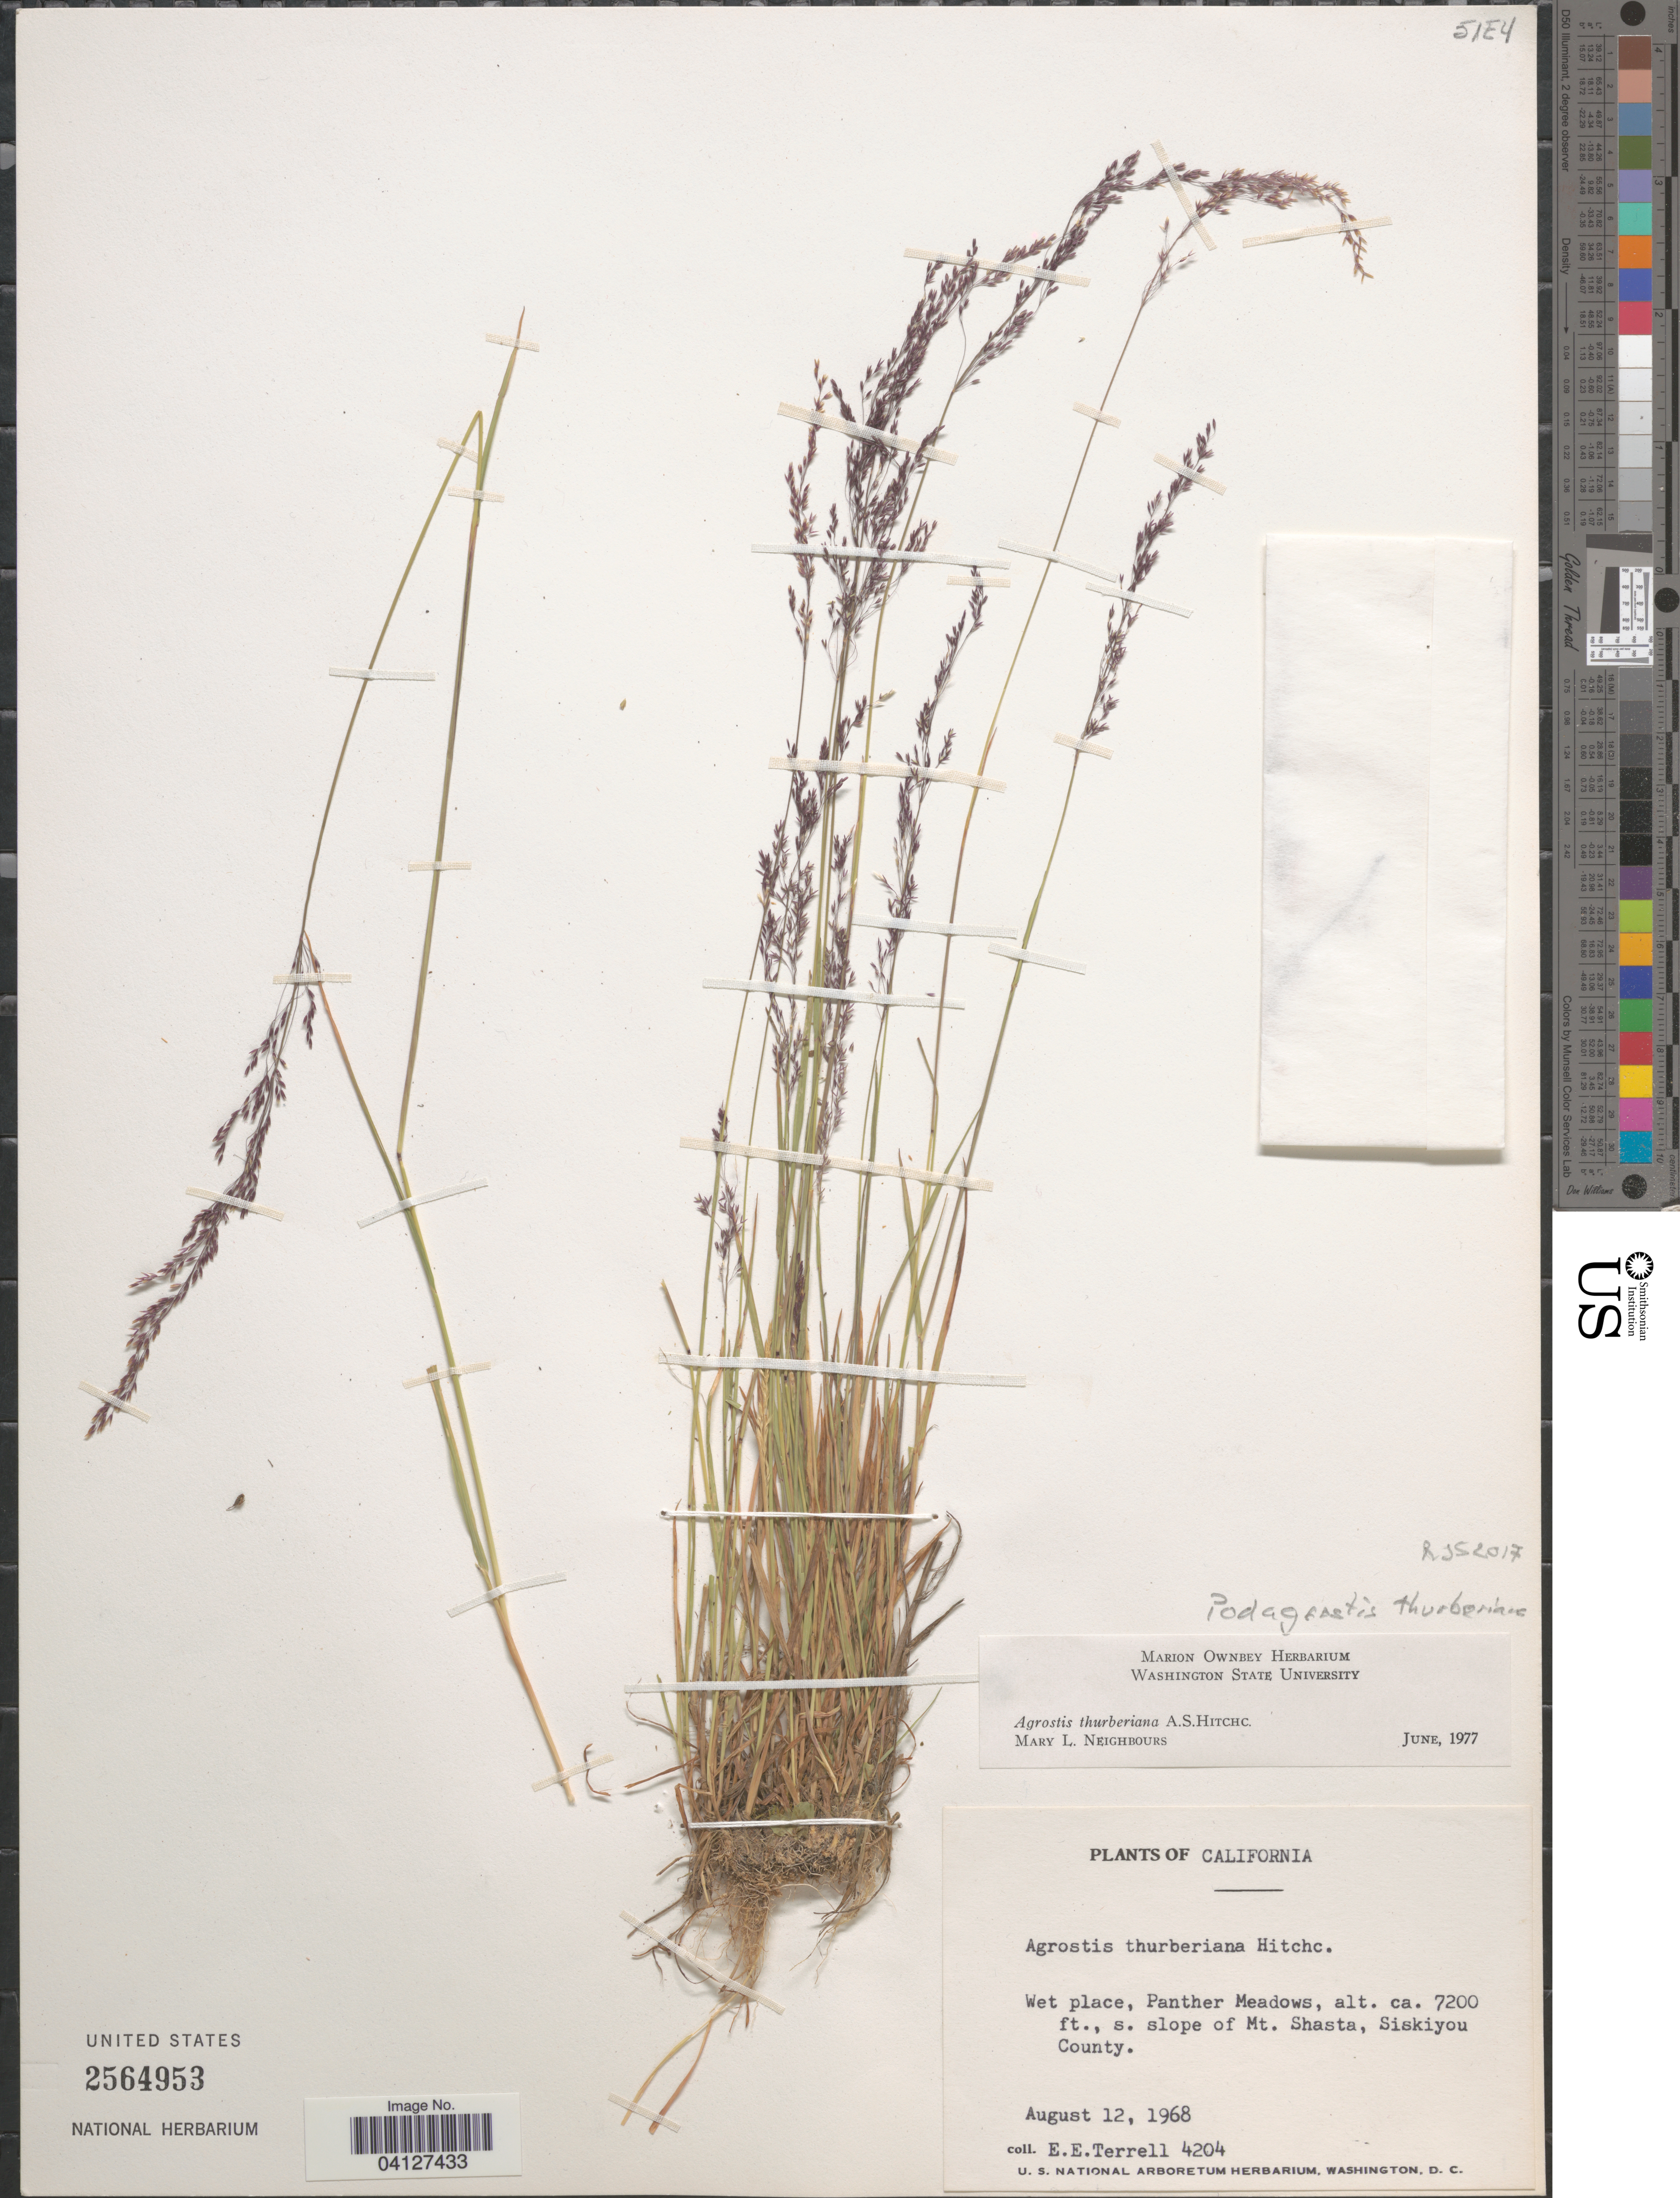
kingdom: Plantae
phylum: Tracheophyta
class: Liliopsida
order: Poales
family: Poaceae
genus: Podagrostis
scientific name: Podagrostis thurberiana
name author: Hitchc.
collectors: E. E. Terrell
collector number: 4204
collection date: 1968-08-12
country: United States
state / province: California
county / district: Siskiyou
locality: Panther Meadows, s. slope of Mt. Shasta, Siskiyou County.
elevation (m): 2195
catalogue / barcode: US 2564953